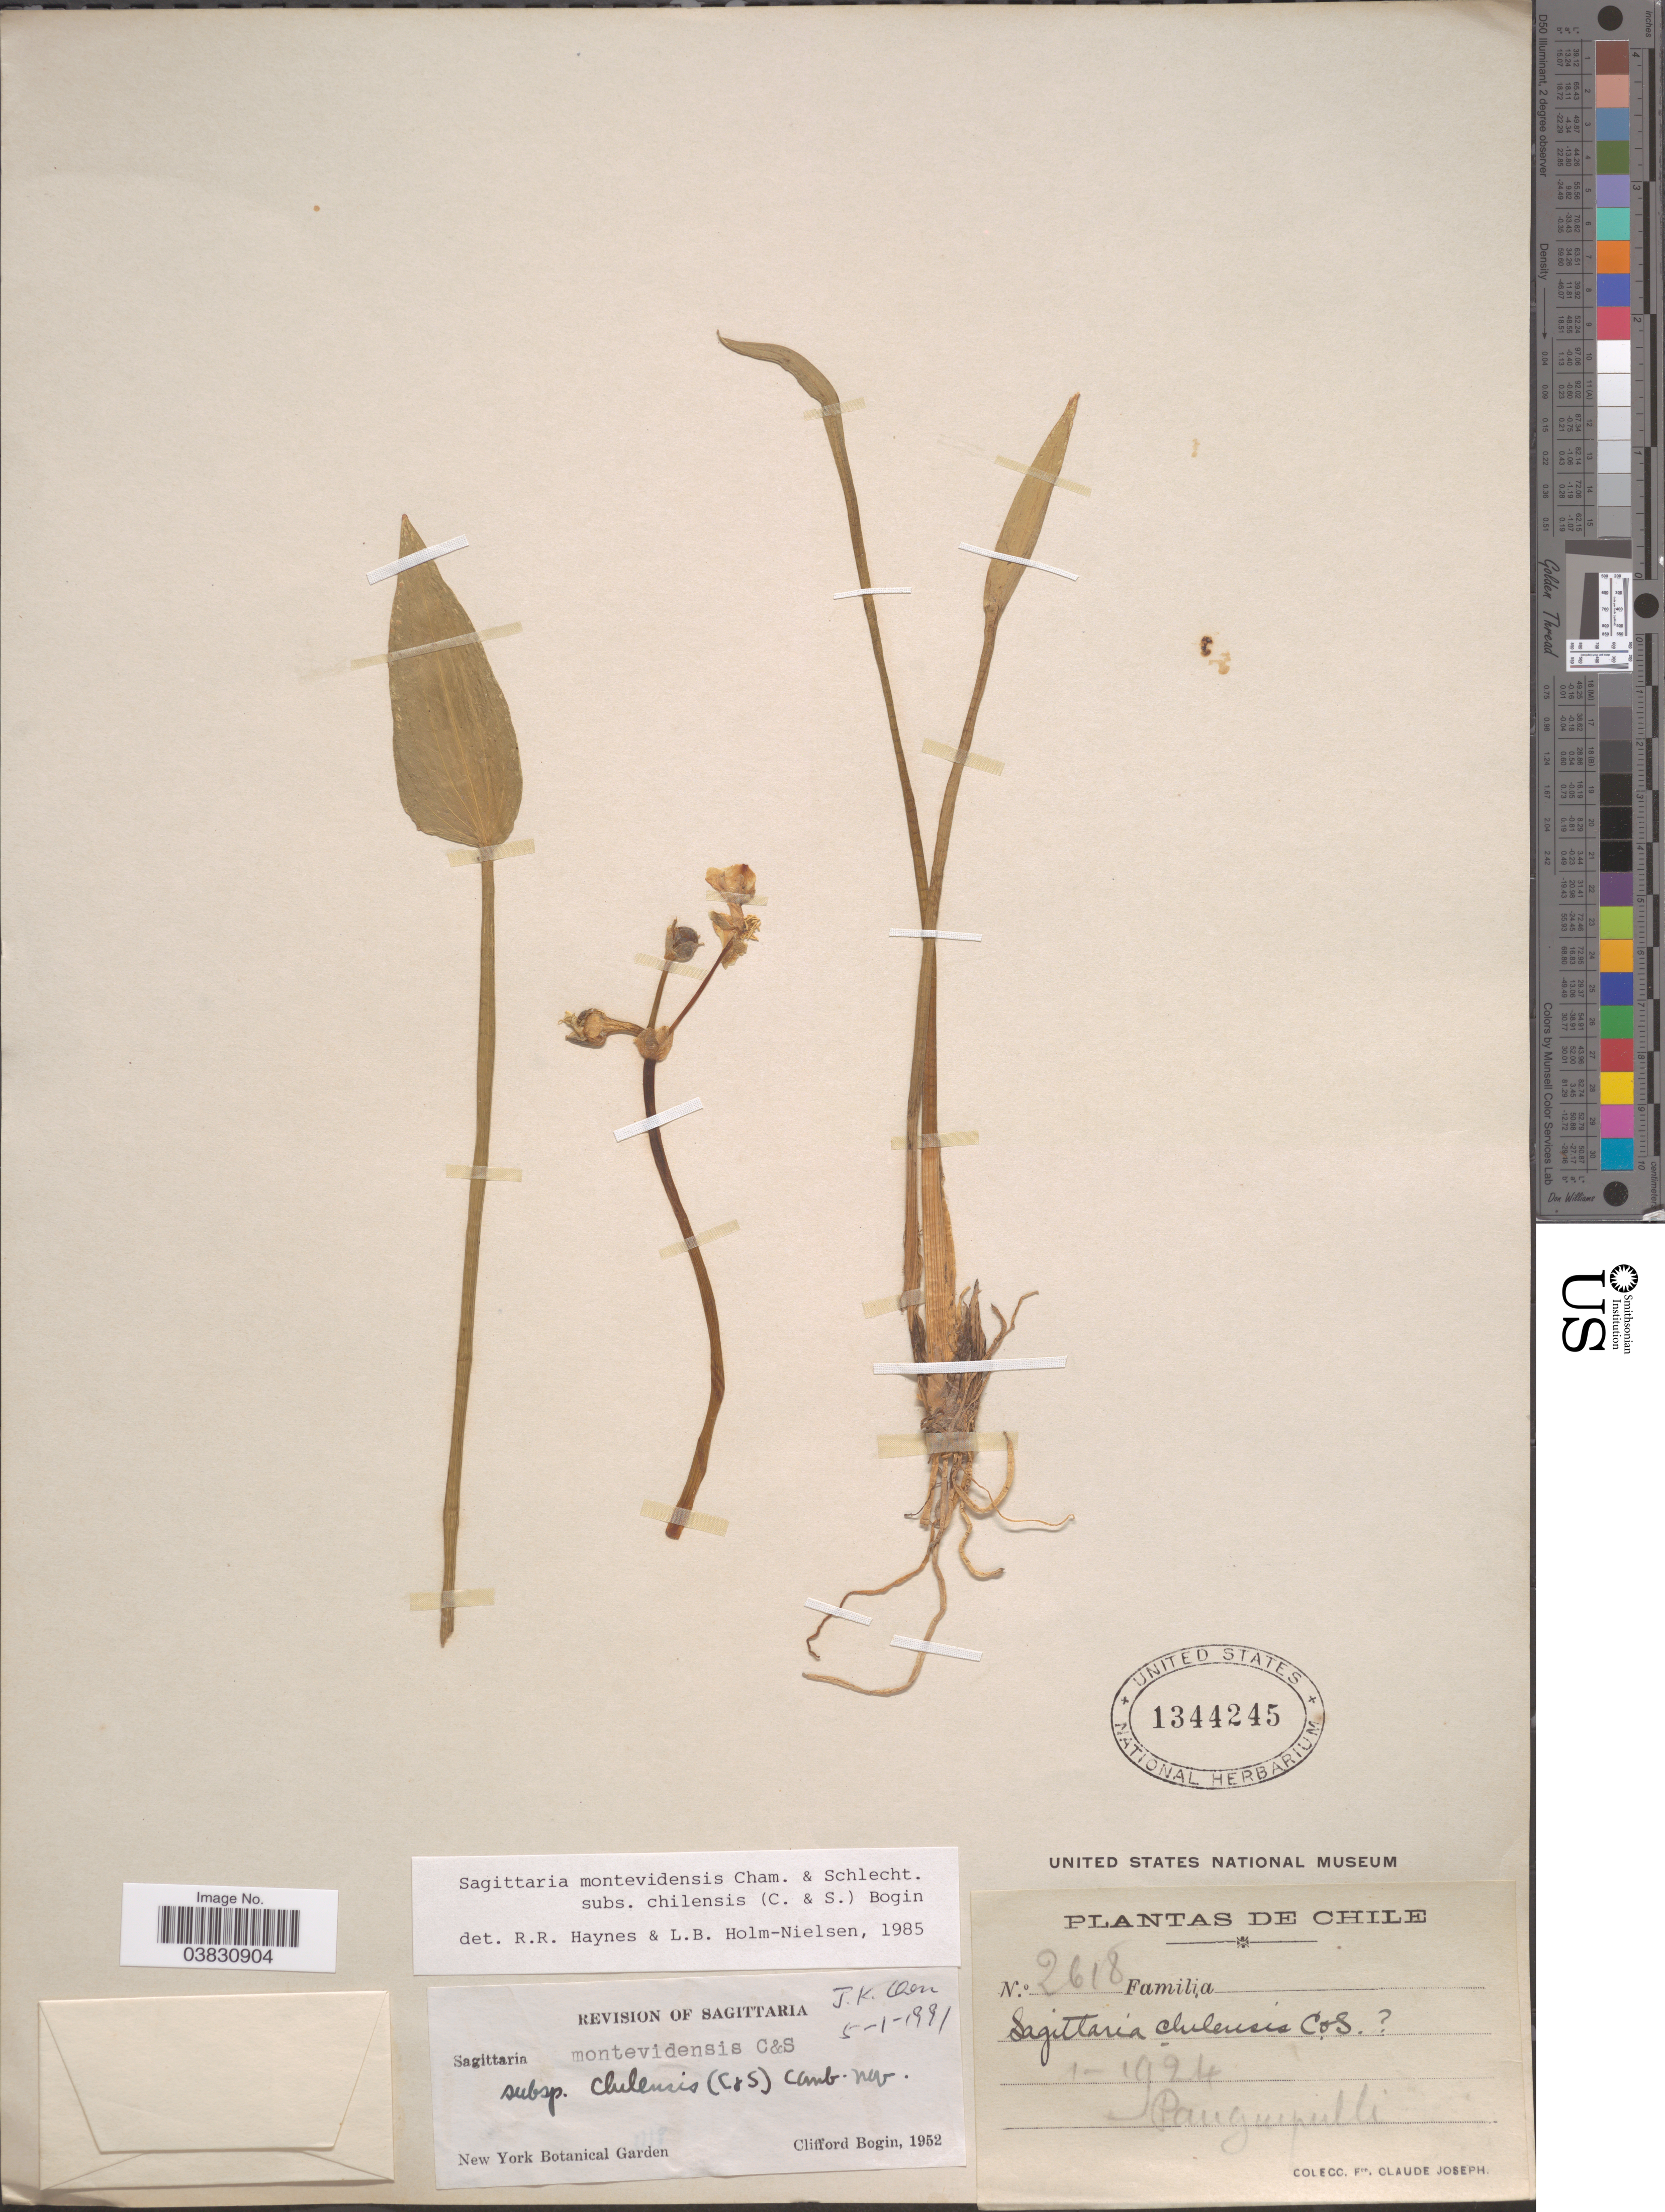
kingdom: Plantae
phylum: Tracheophyta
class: Liliopsida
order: Alismatales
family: Alismataceae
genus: Sagittaria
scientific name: Sagittaria montevidensis subsp. chilensis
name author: (Cham. & Schltdl.) Bogin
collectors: Bro. Claude-Joseph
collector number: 2618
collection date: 1924-01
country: Chile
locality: Panguipulli.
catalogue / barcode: US 1344245